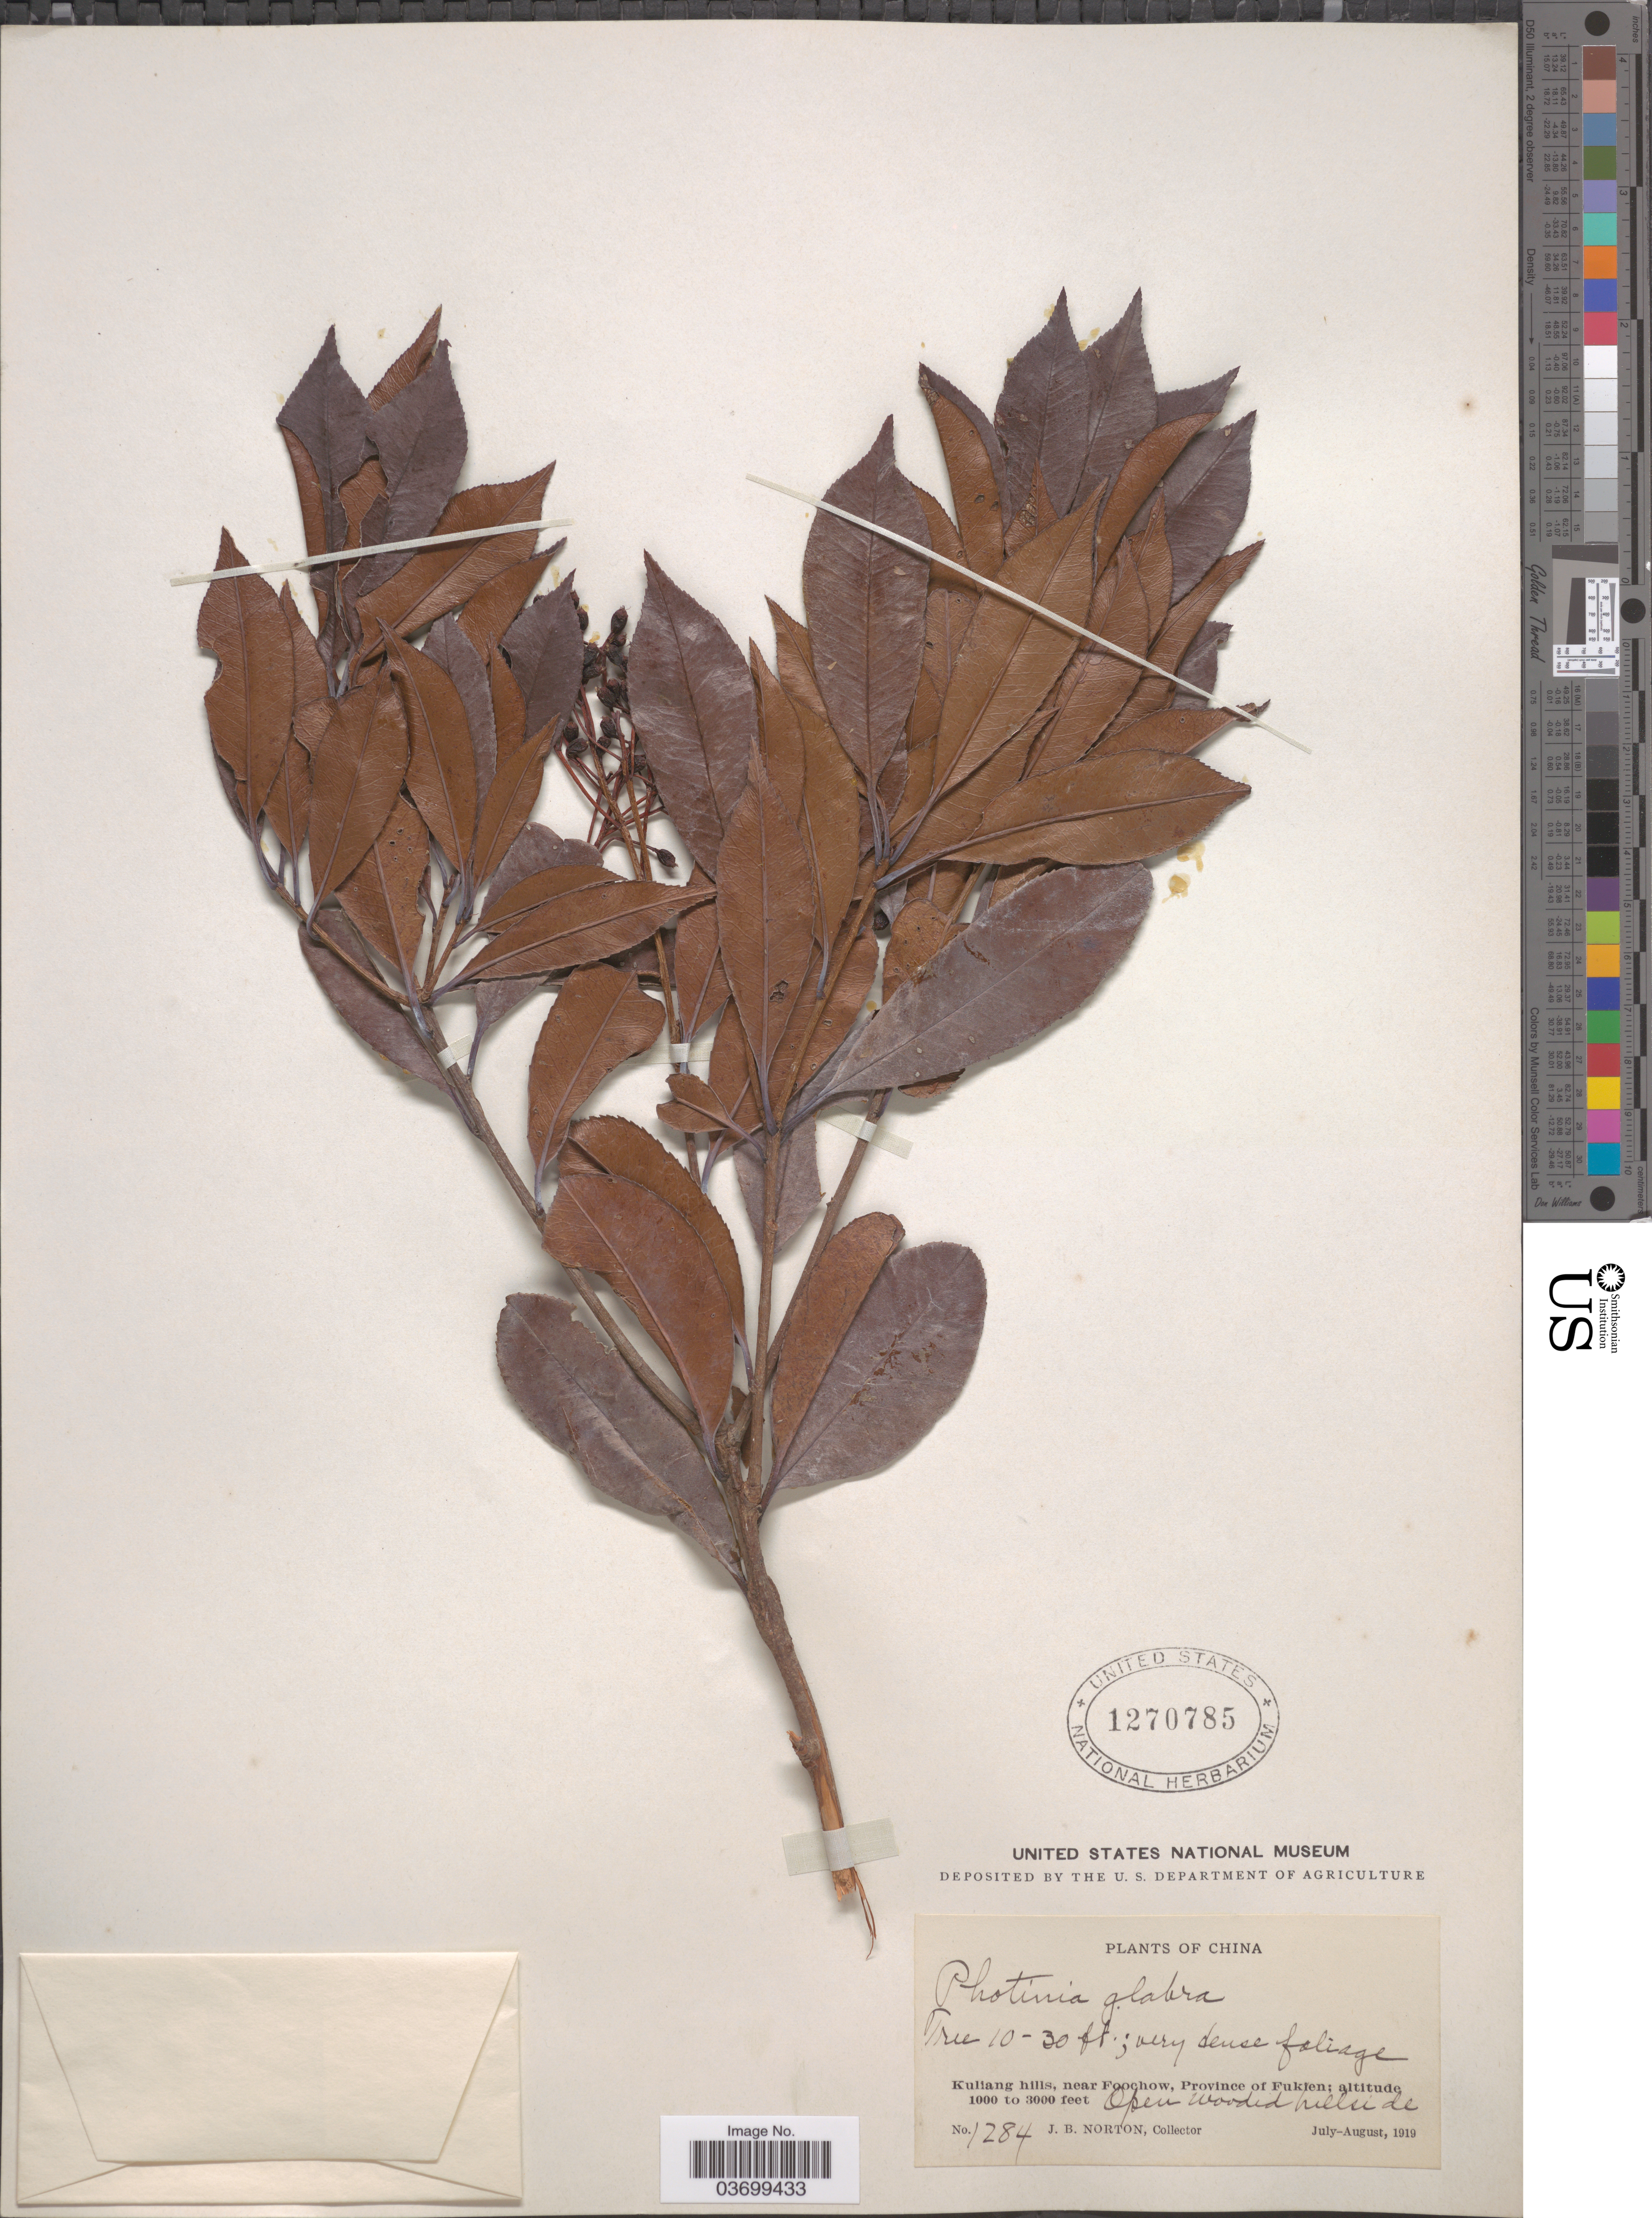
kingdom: Plantae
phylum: Tracheophyta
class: Magnoliopsida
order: Rosales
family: Rosaceae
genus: Photinia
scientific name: Photinia glabra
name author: (Thunb.) Jacob-Makoy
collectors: J. B. Norton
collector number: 1284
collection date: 1919-07/1919-08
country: China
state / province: Fujian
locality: Kuliang hills, near Foochow, Province of Fukien.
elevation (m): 305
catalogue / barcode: US 1270785